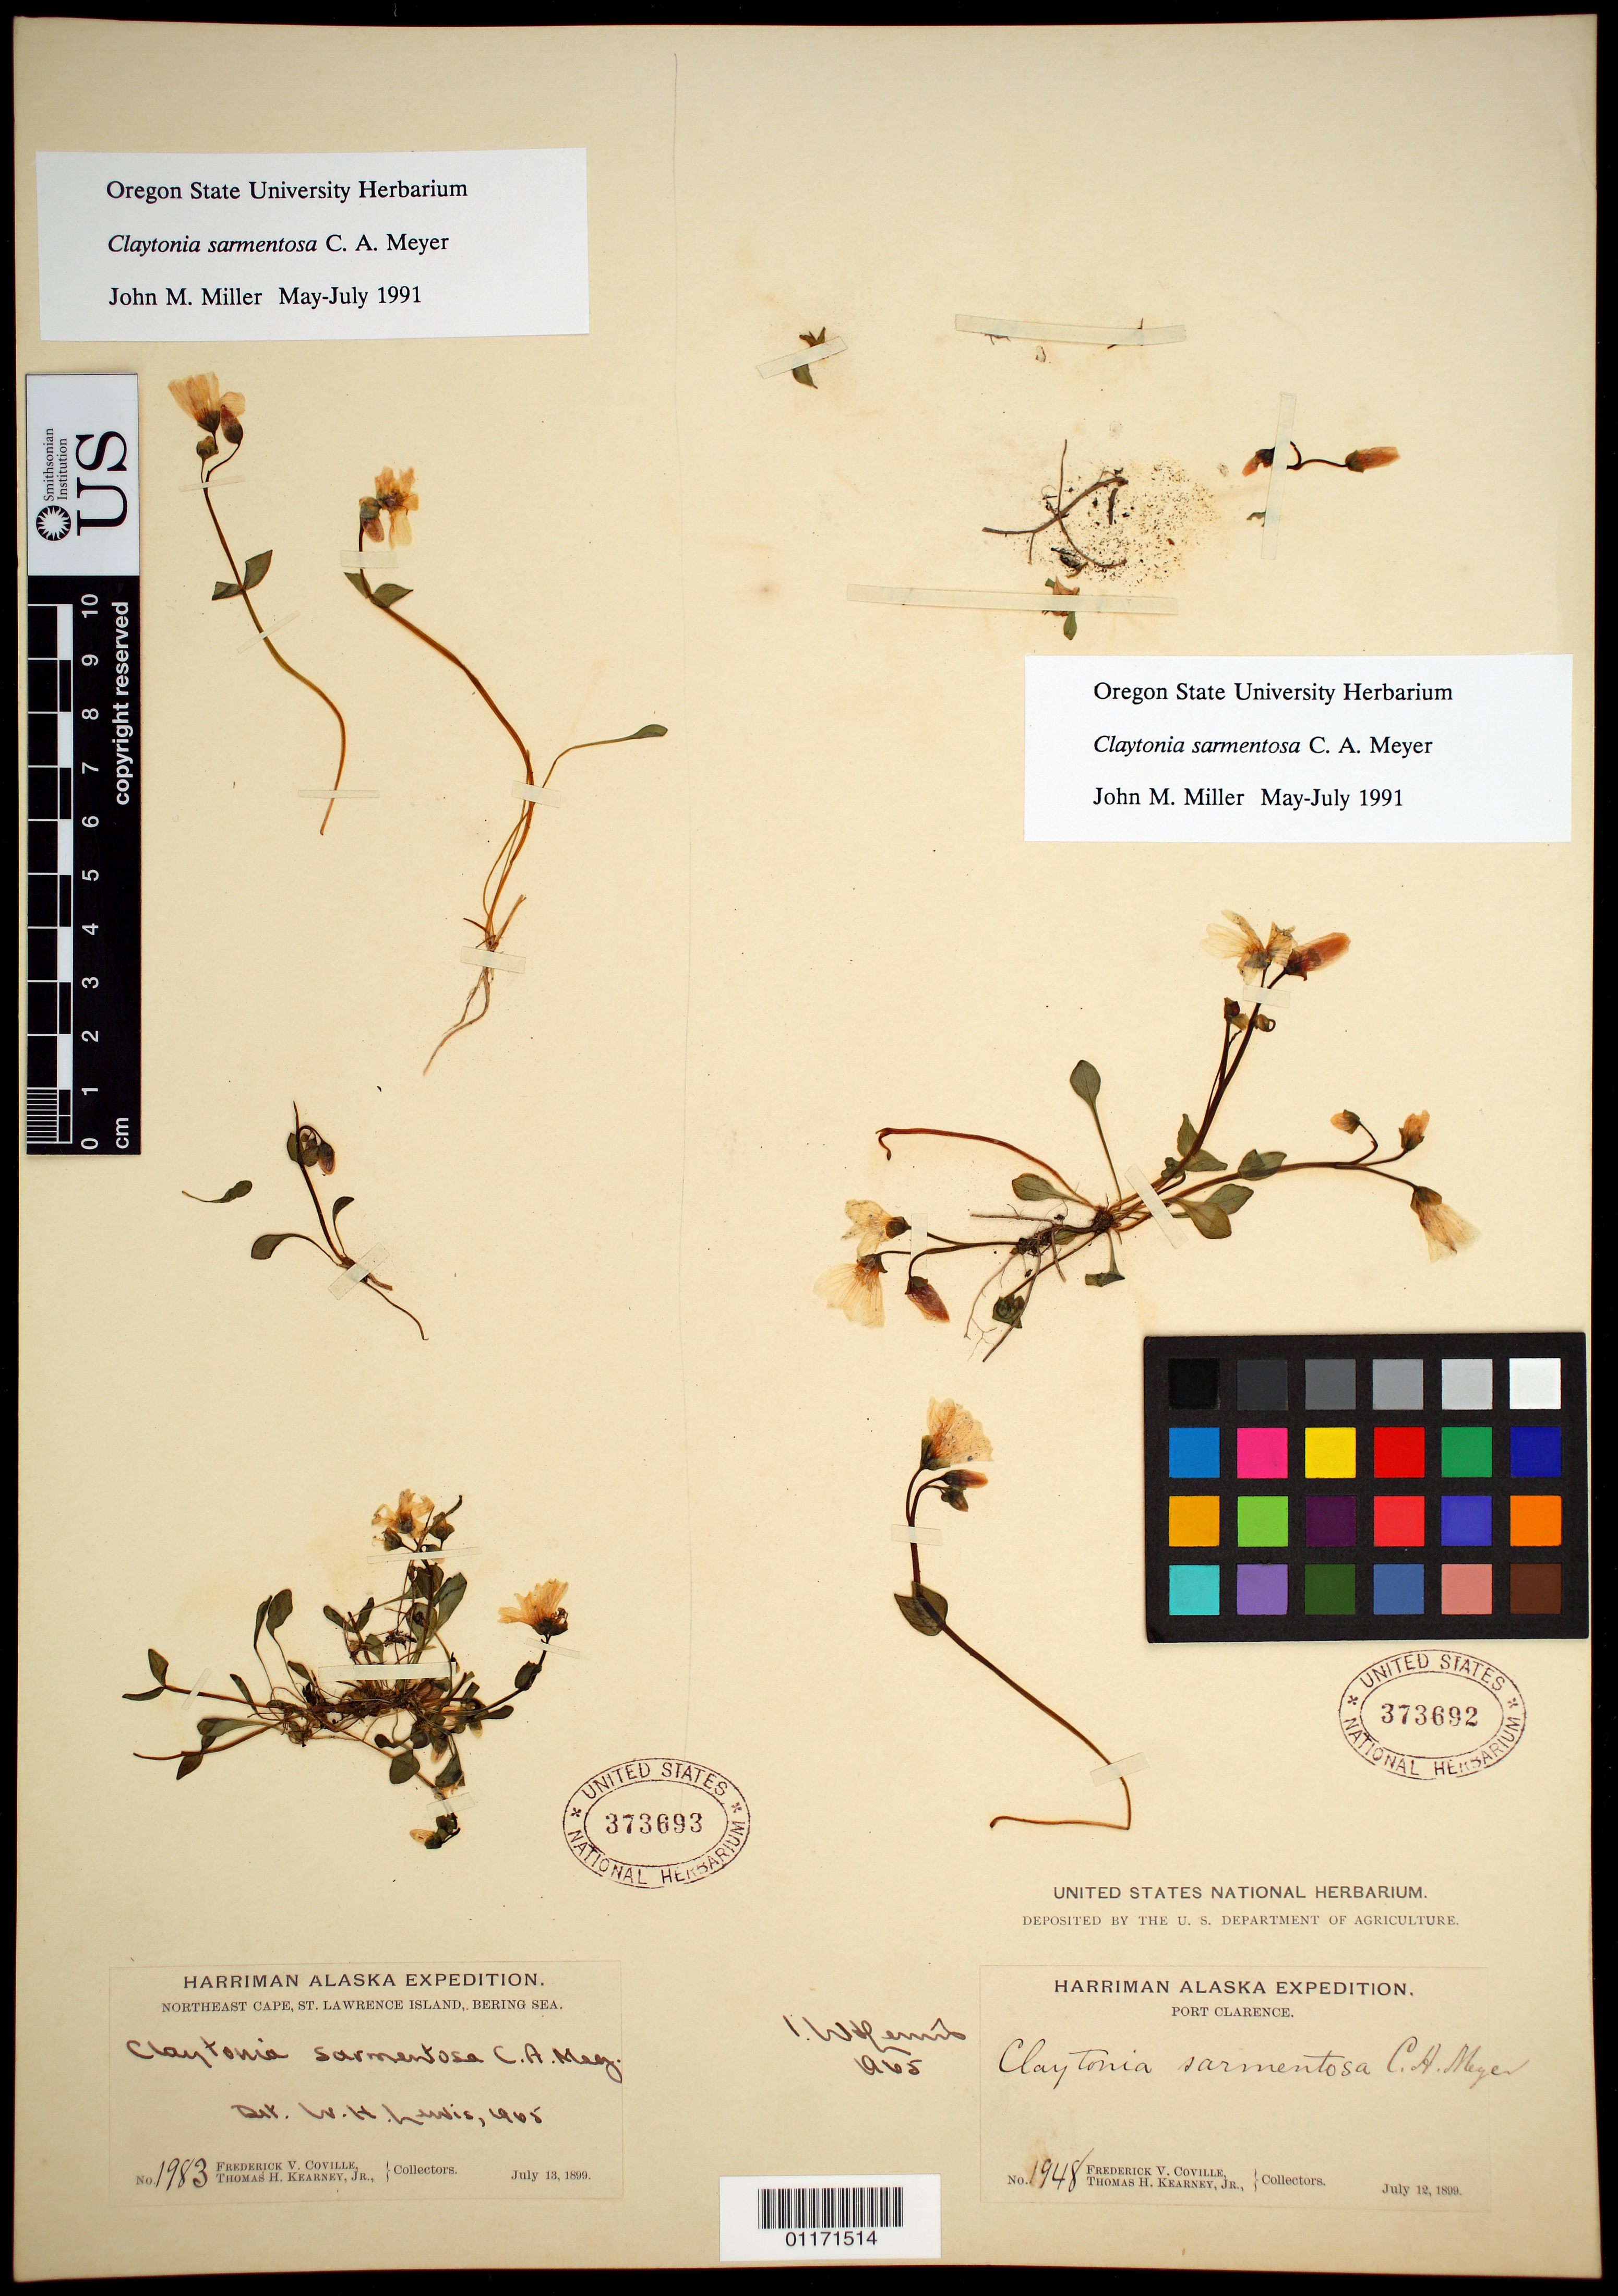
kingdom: Plantae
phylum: Tracheophyta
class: Magnoliopsida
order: Caryophyllales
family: Montiaceae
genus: Claytonia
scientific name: Claytonia sarmentosa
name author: C.A. Mey.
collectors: F. V. Coville & T. H. Kearney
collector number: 1948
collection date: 1899-07-12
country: United States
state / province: Alaska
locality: Port Clarence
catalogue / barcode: US 373692